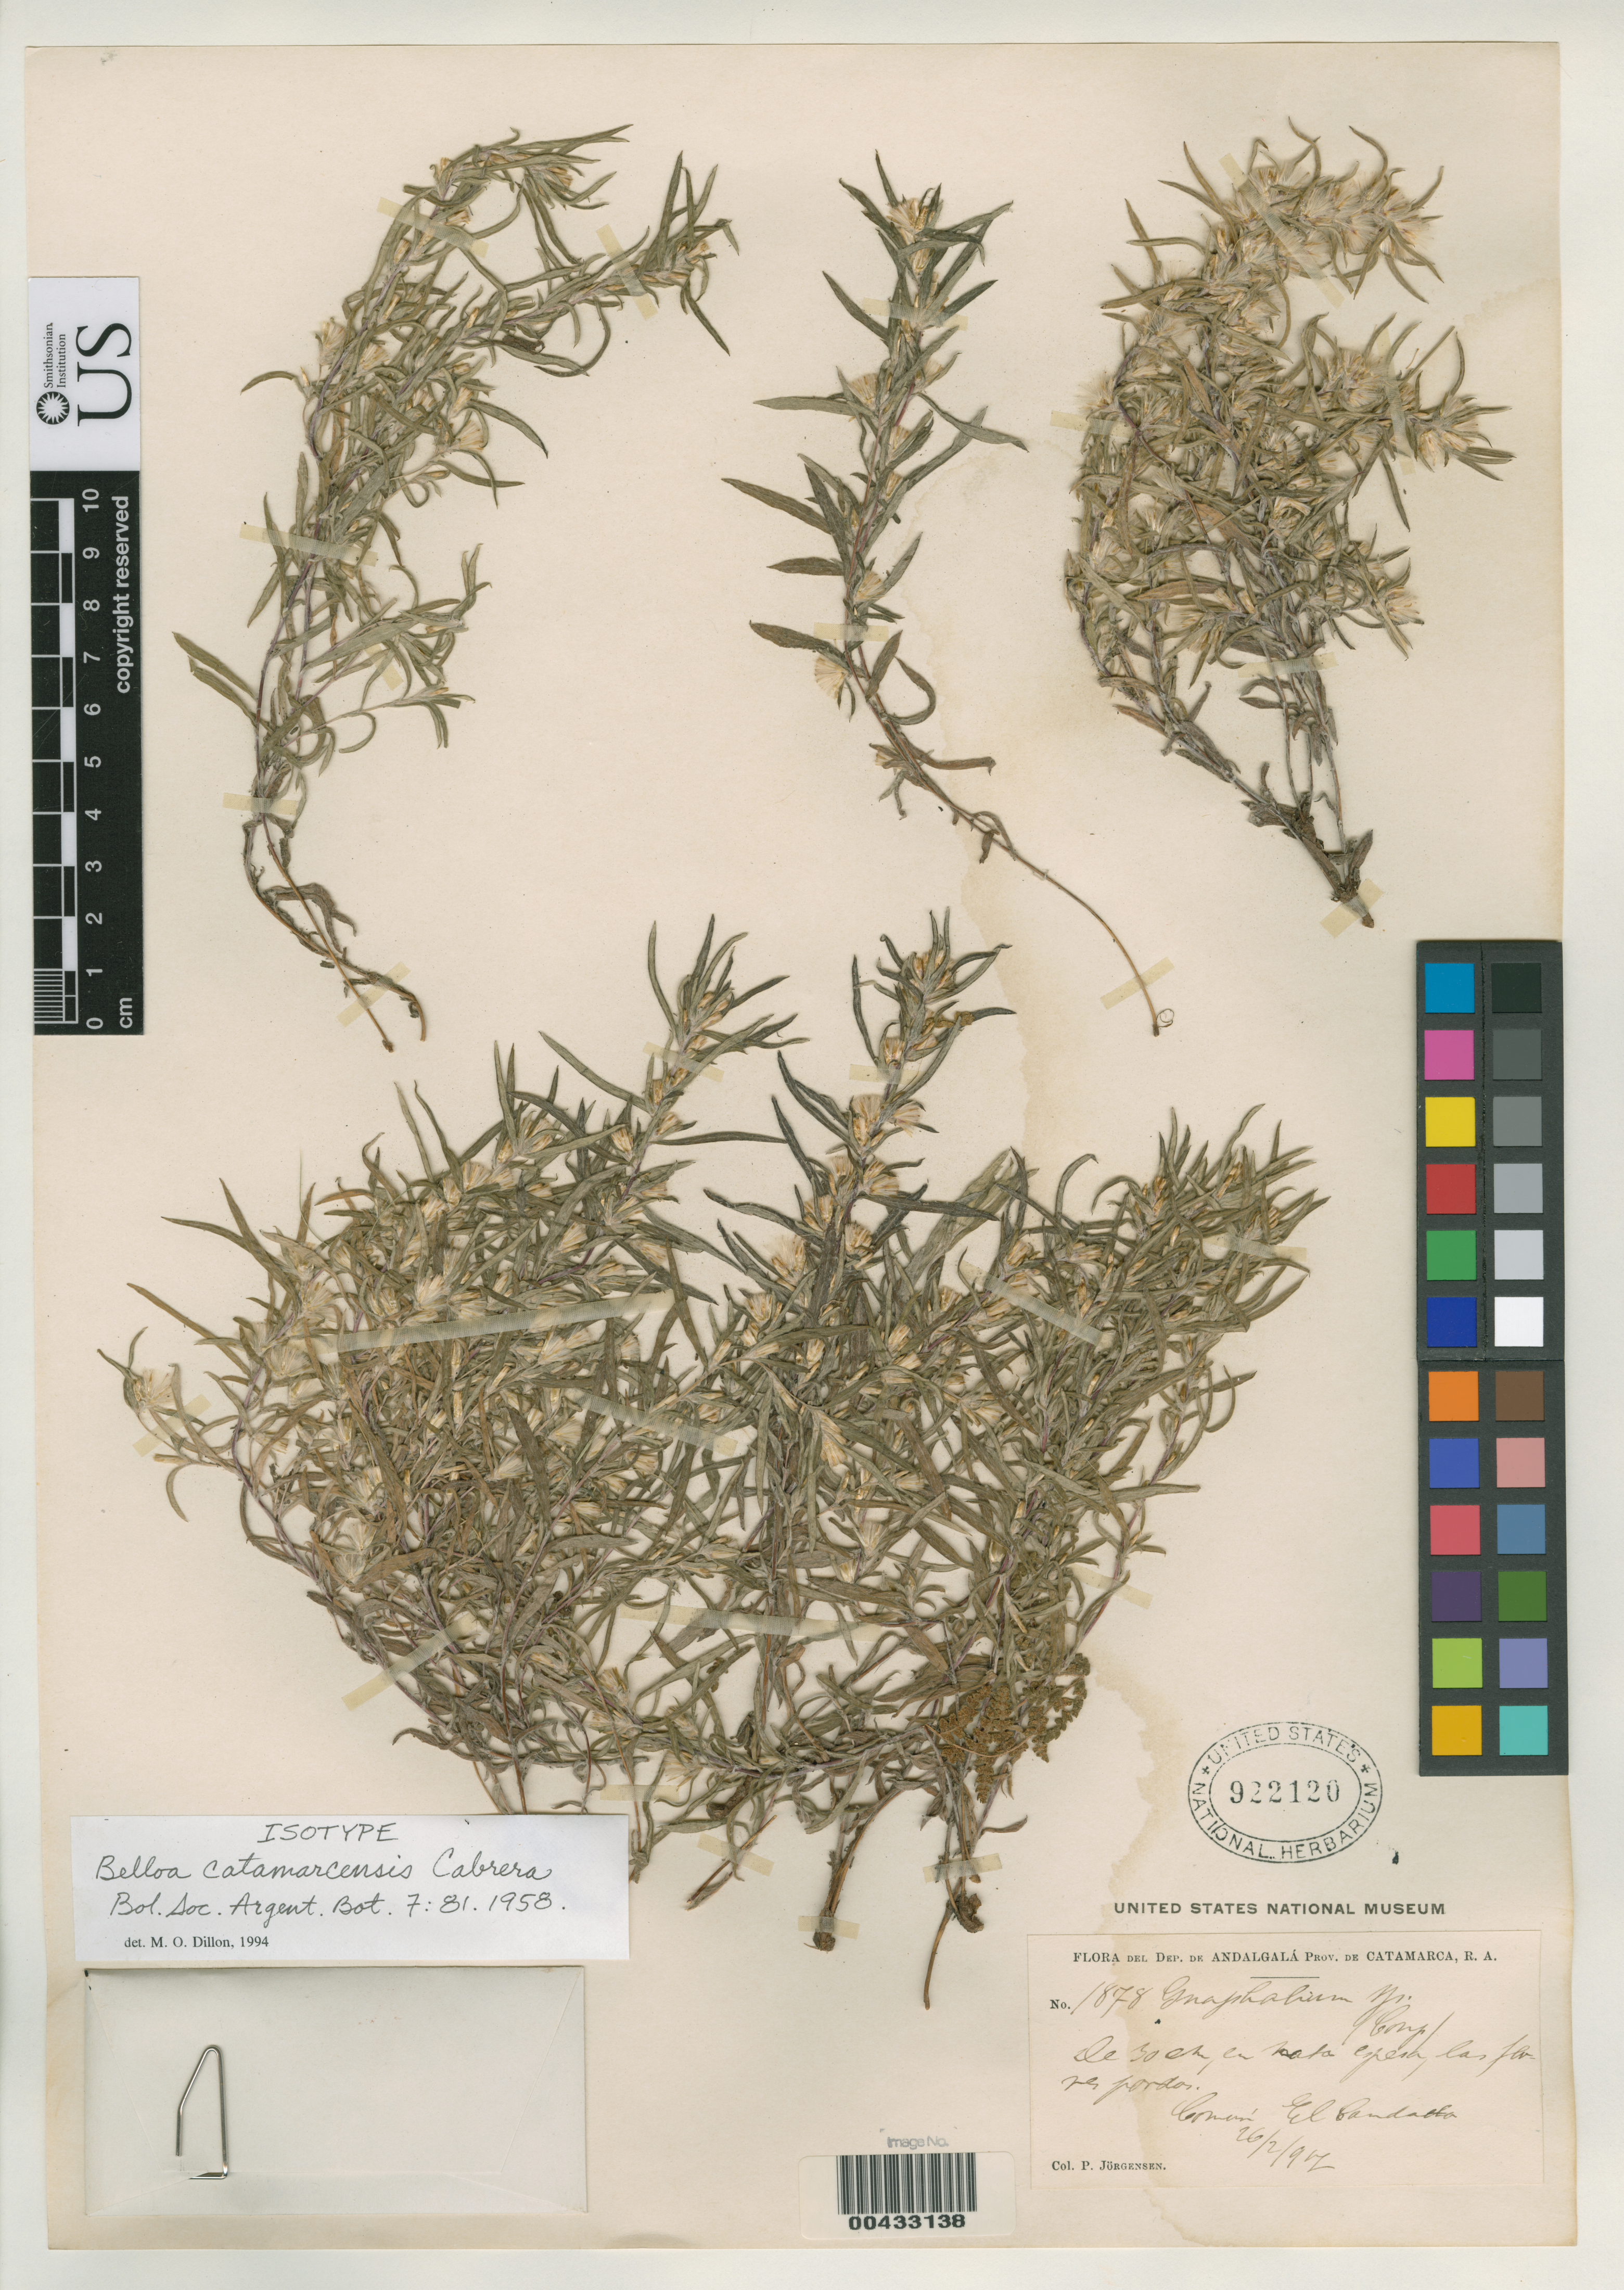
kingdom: Plantae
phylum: Tracheophyta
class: Magnoliopsida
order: Asterales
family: Asteraceae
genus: Belloa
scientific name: Belloa catamarcensis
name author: Cabrera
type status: Isotype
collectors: P. Jurgensen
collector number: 1878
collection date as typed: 26 Feb 1917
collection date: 1917-02-26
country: Argentina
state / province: Catamarca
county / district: Andalgalá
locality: El Candaola.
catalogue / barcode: US 922120